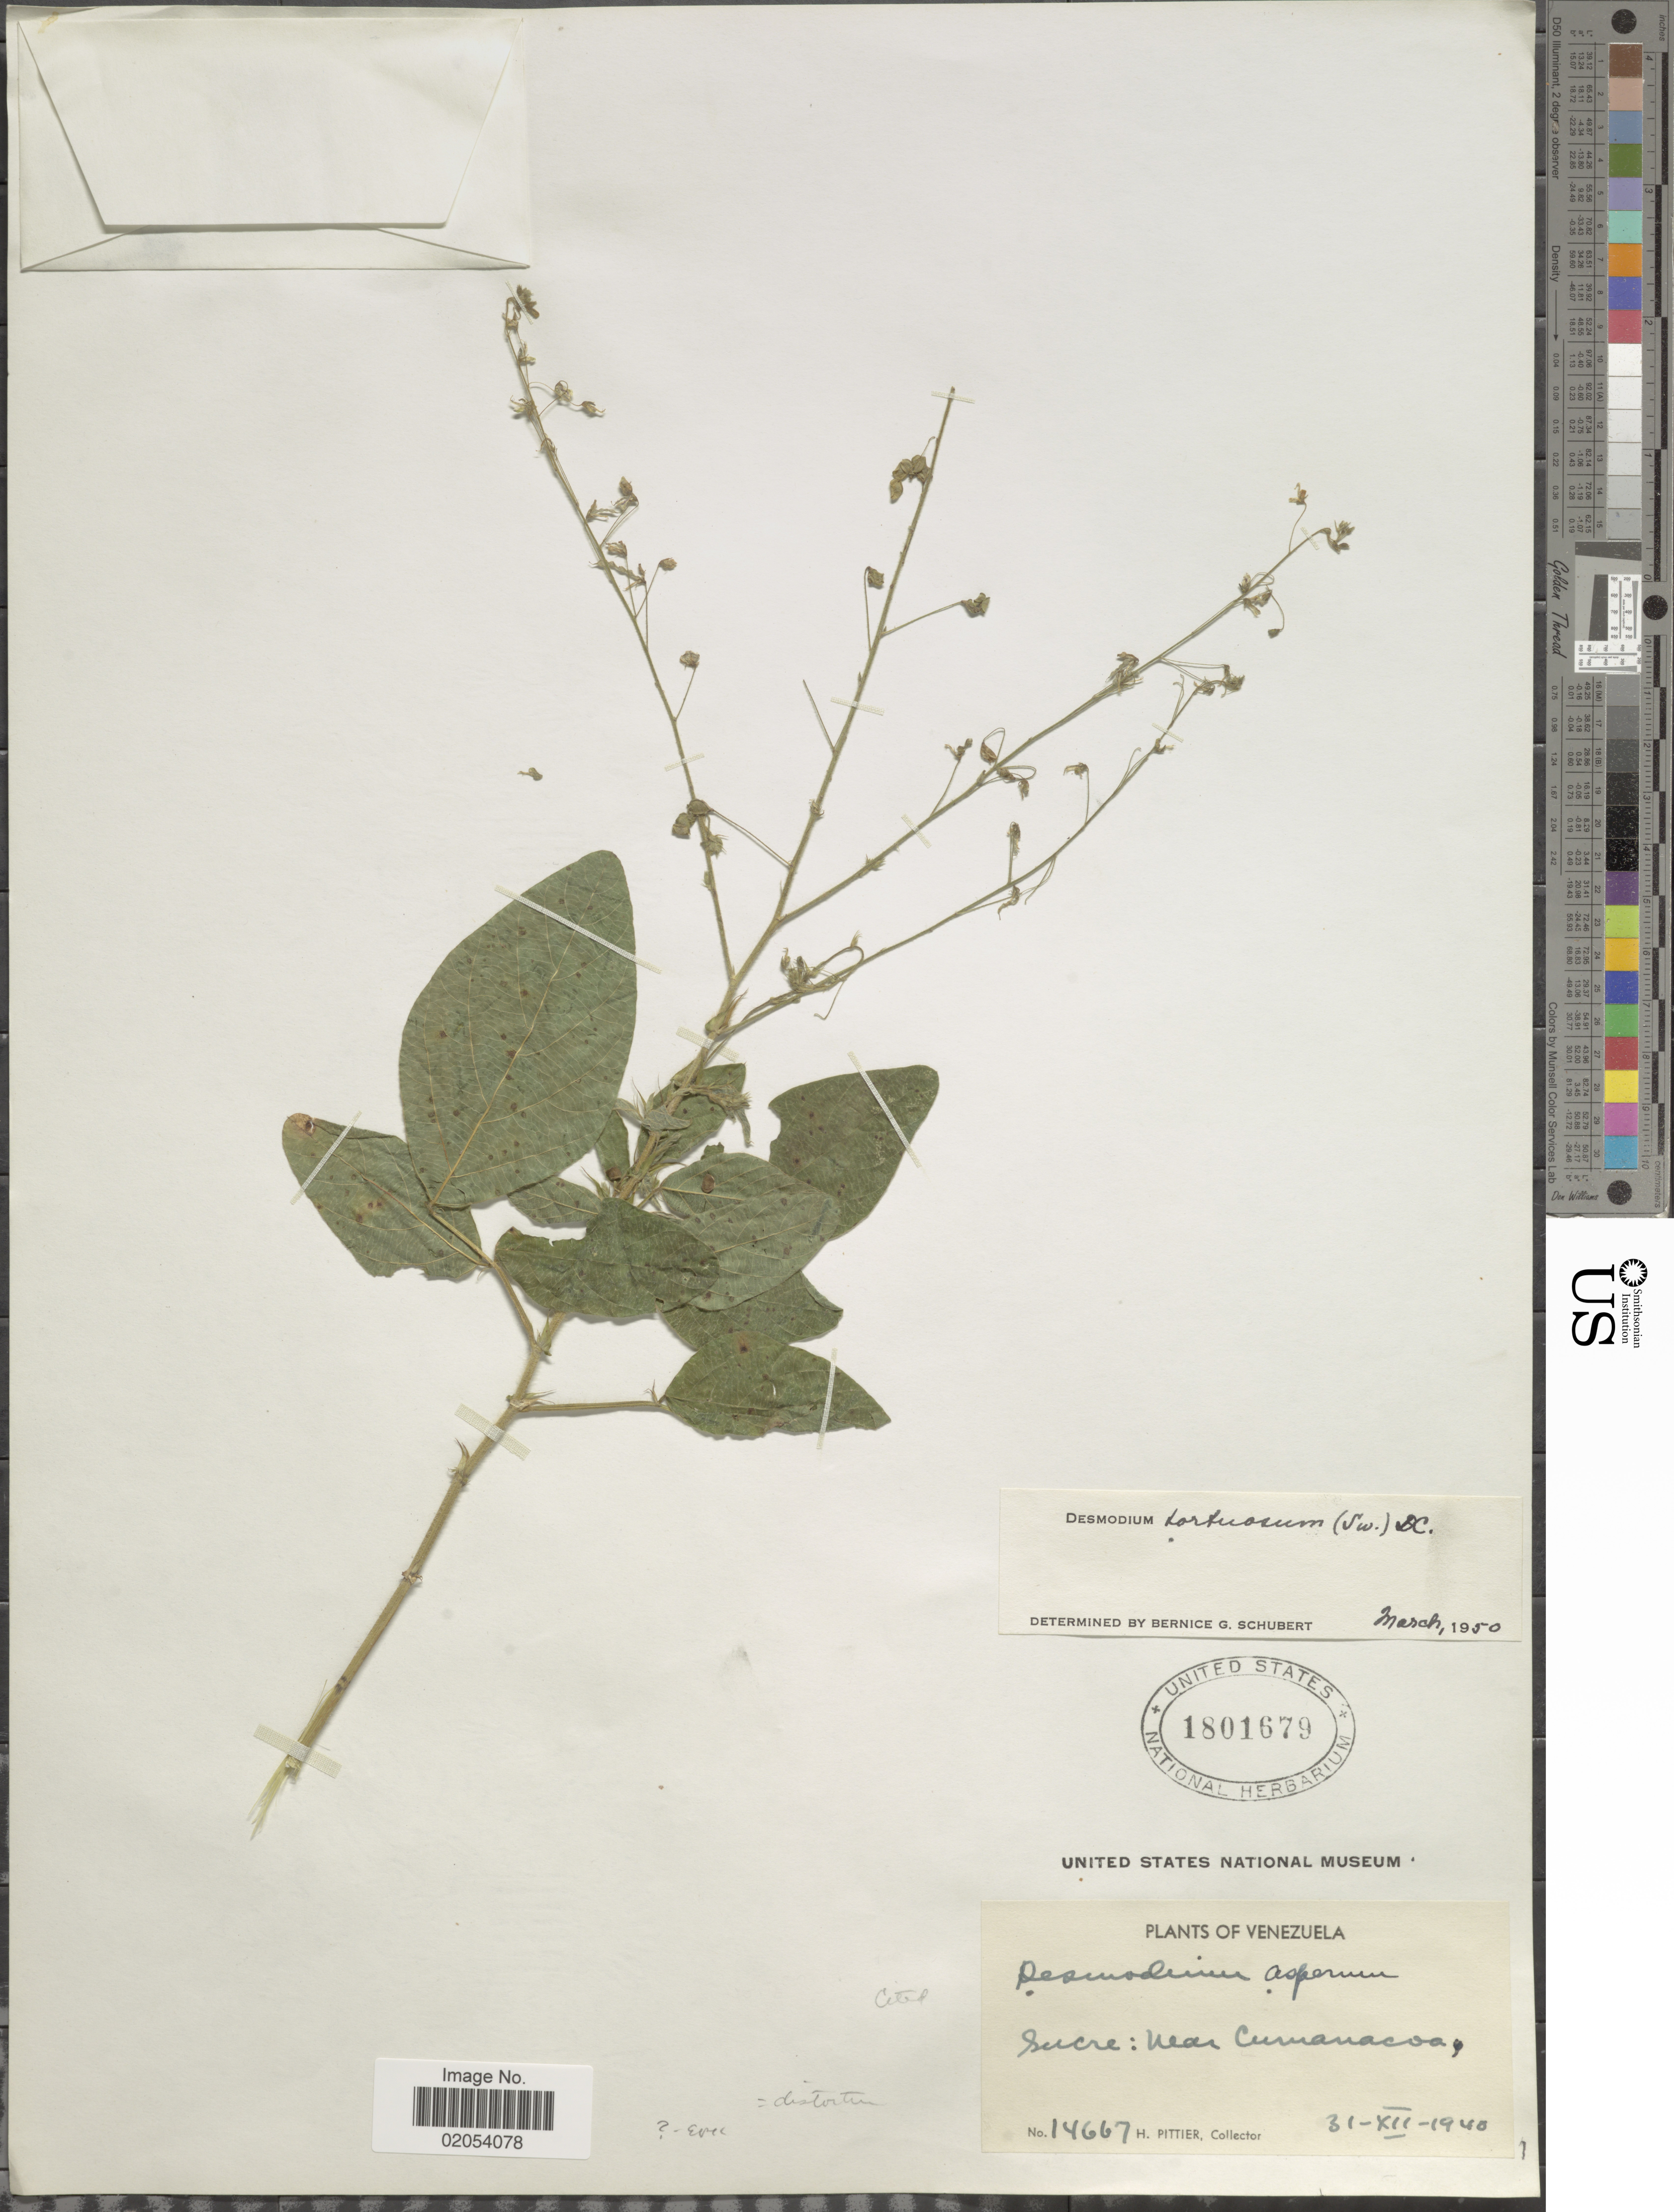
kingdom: Plantae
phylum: Tracheophyta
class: Magnoliopsida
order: Fabales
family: Fabaceae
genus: Desmodium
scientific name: Desmodium tortuosum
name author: (Sw.) DC.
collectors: H. F. Pittier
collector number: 14667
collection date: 1940-12-31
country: Venezuela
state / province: Sucre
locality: Near Cumanacoa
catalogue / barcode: US 1801679